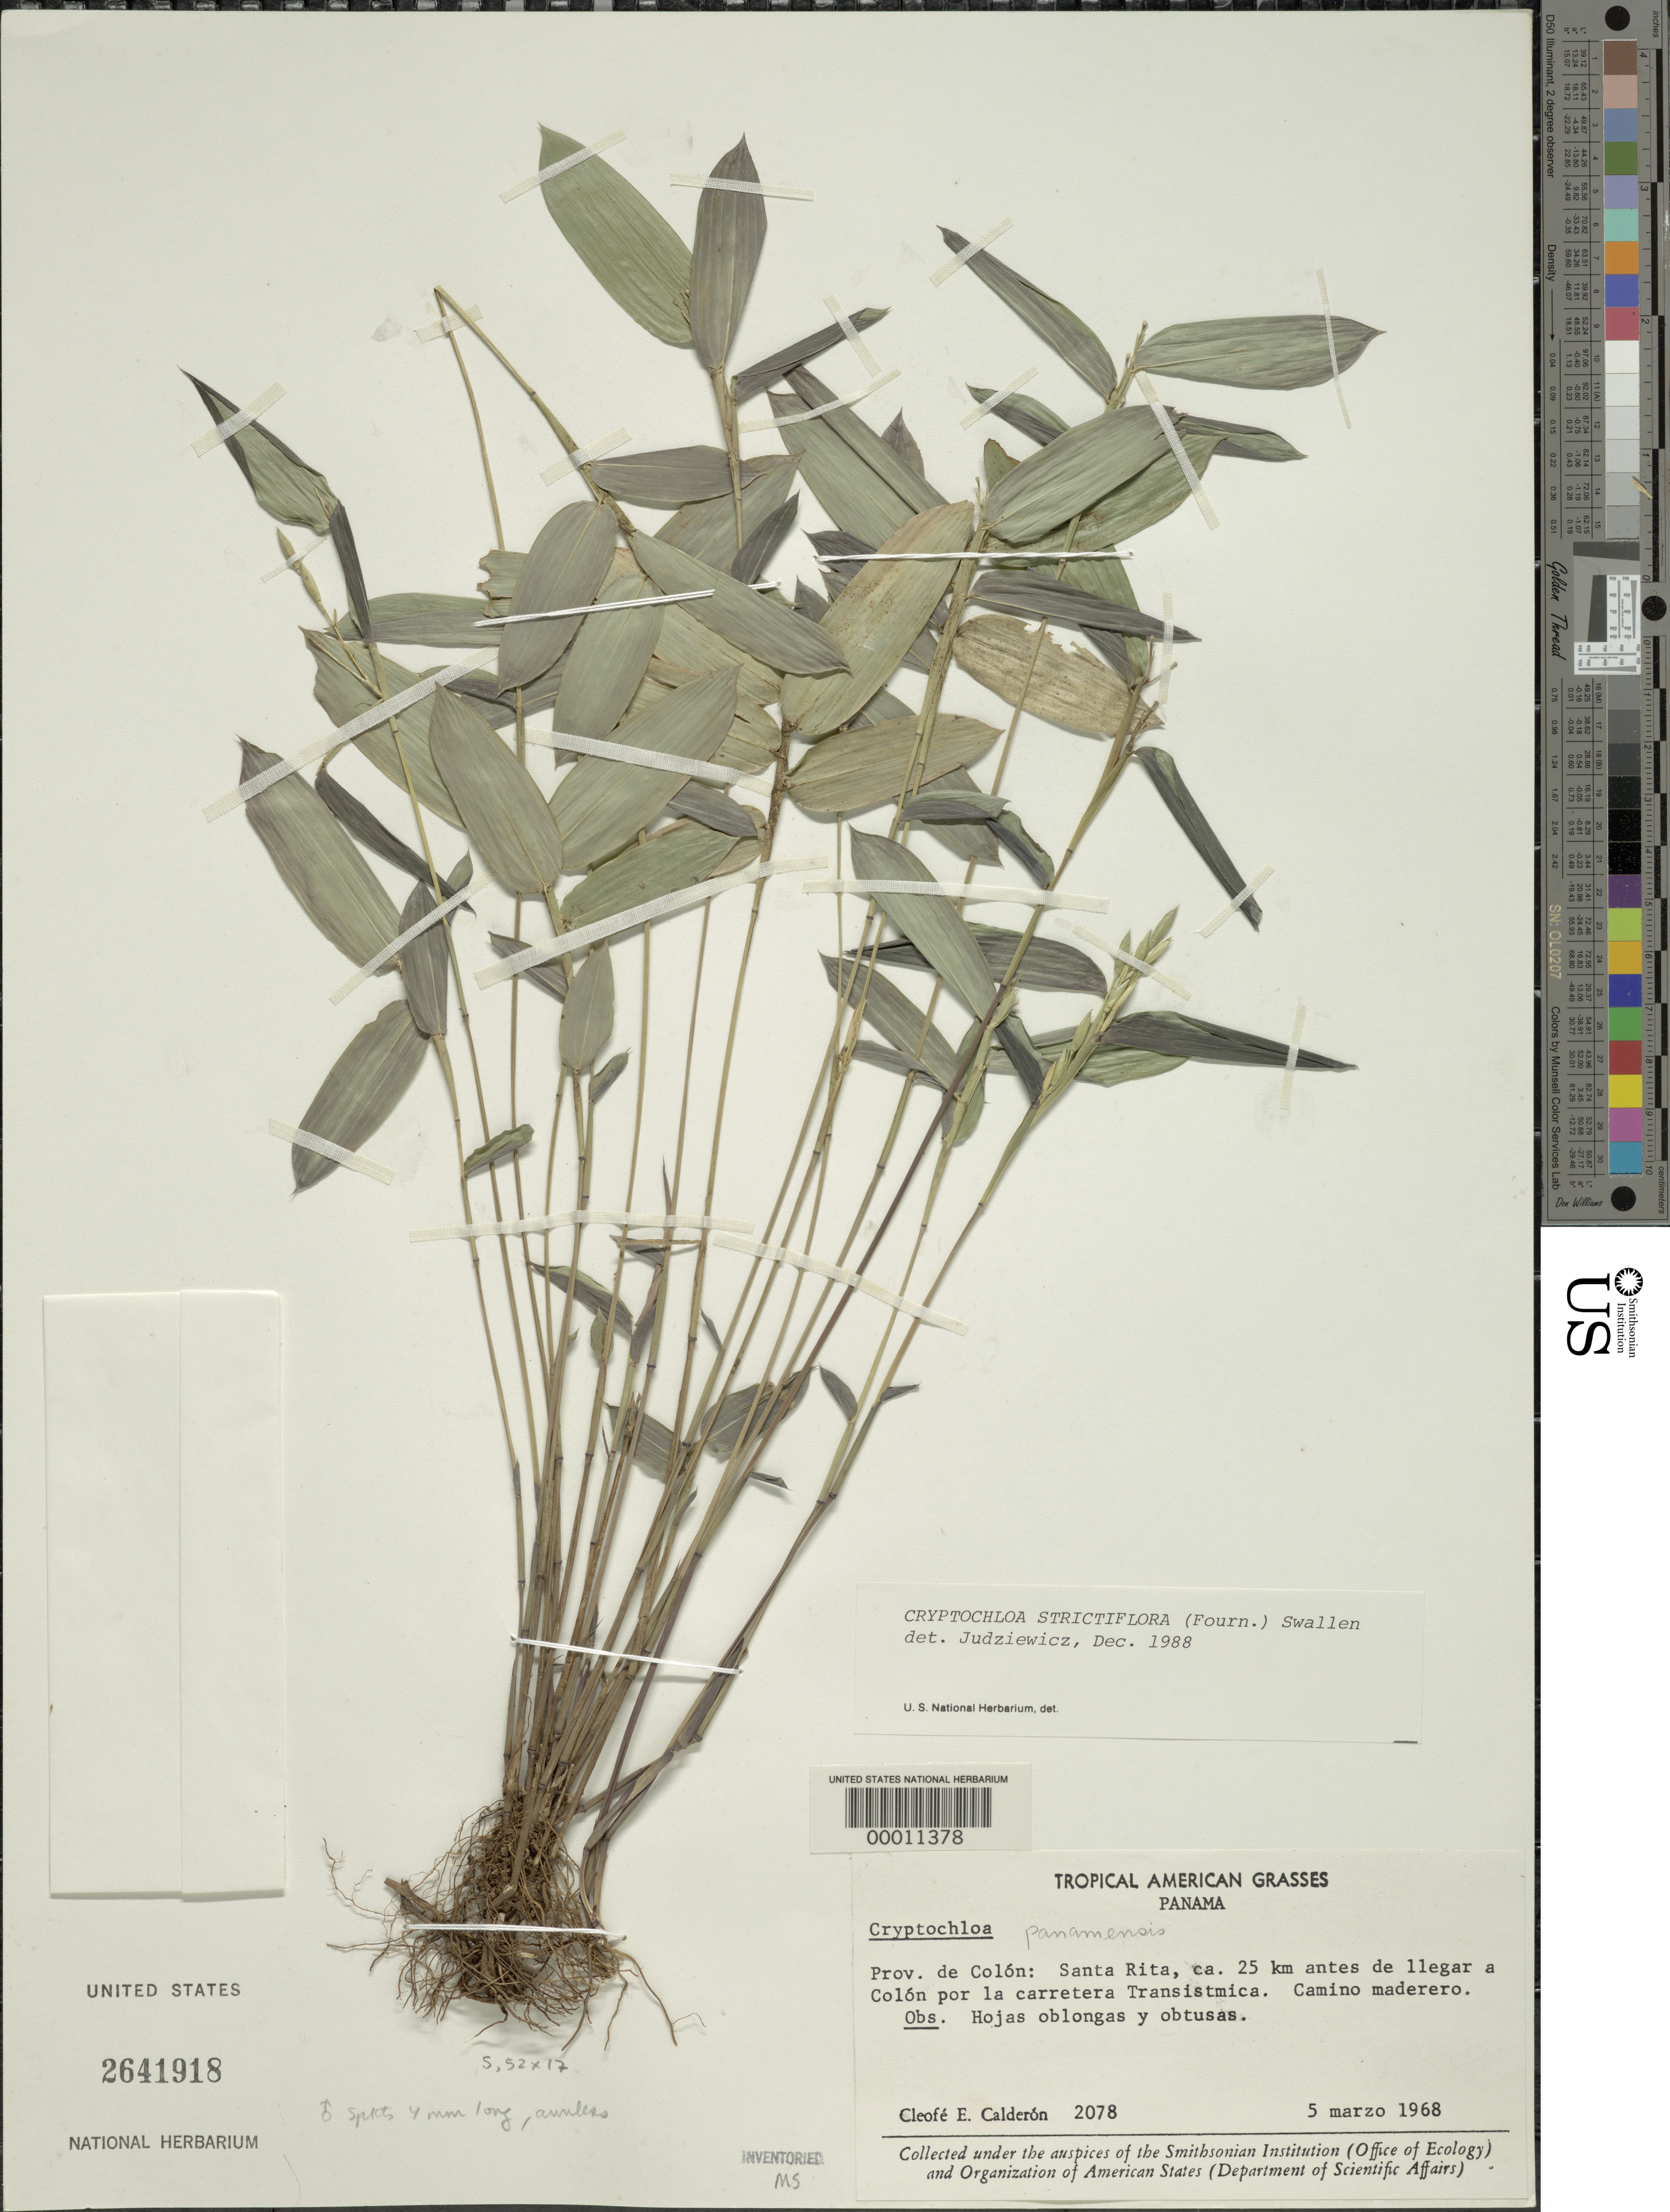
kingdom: Plantae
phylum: Tracheophyta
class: Liliopsida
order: Poales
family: Poaceae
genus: Cryptochloa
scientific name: Cryptochloa sp.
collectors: C. E. Calderón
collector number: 2078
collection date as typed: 05 Mar 1968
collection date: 1968-03-05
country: Panama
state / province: Colón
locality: Santa Rita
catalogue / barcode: US 2641918